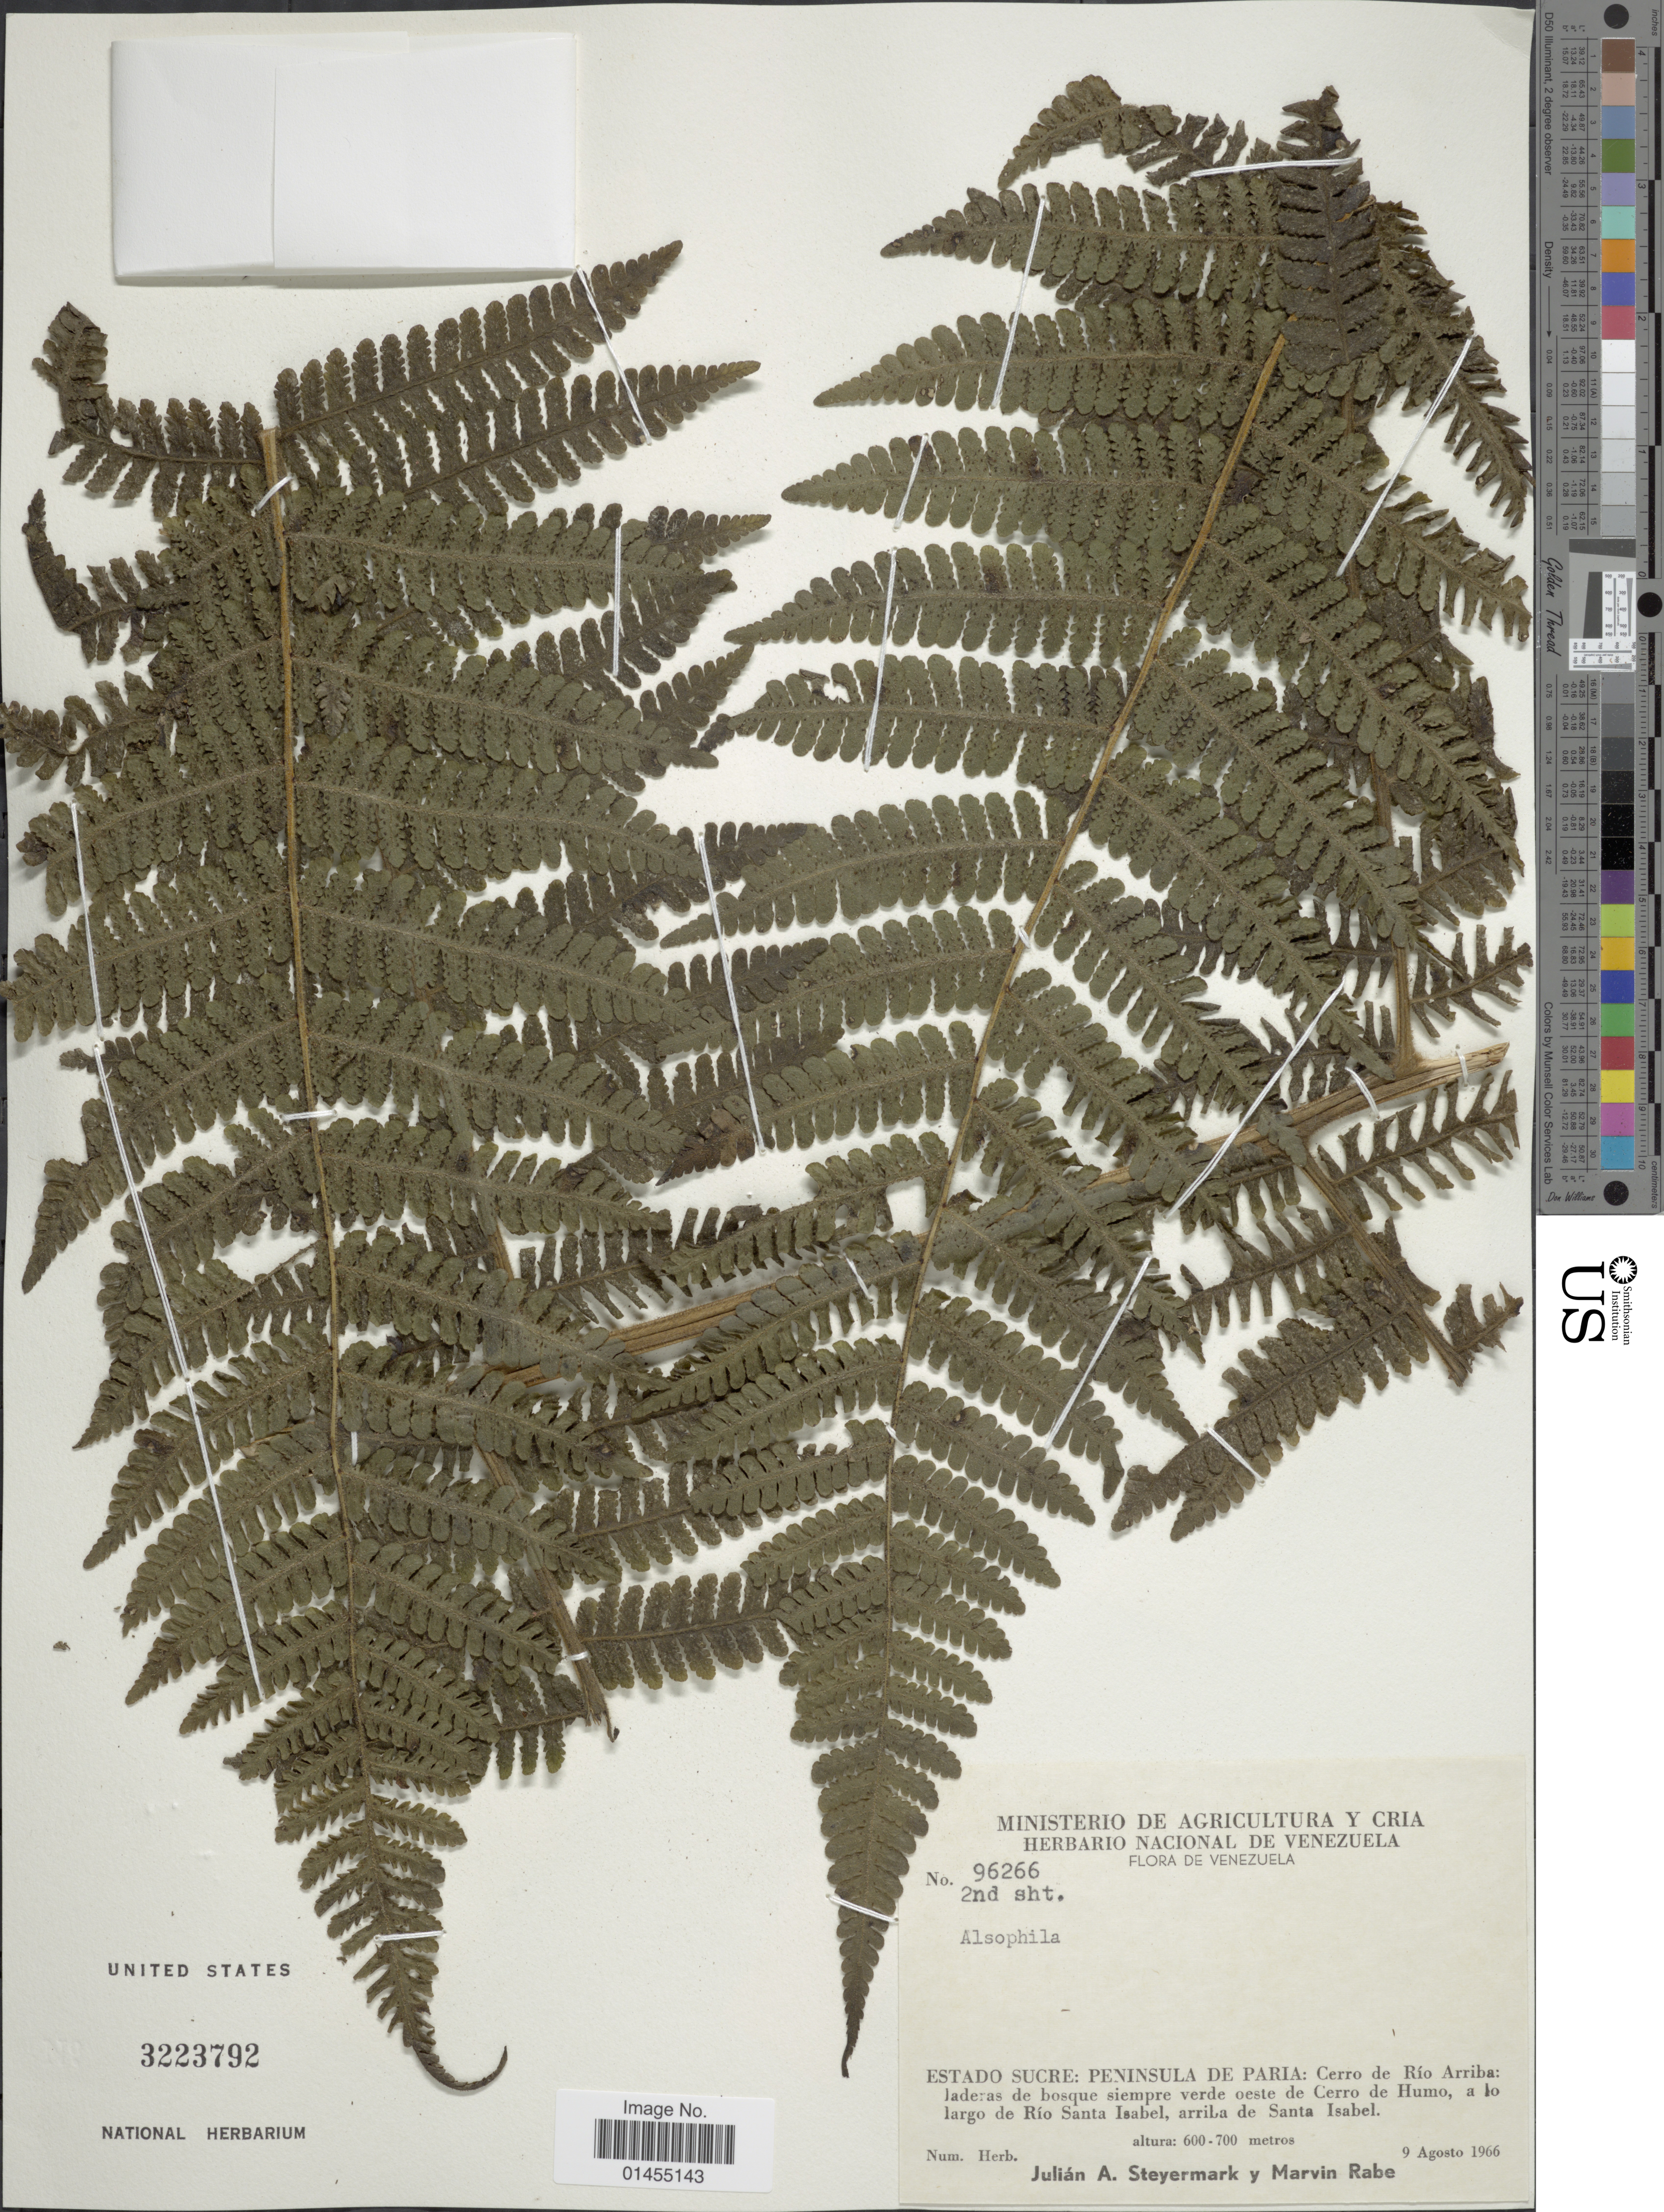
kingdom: Plantae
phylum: Tracheophyta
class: Polypodiopsida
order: Cyatheales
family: Cyatheaceae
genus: Alsophila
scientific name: Alsophila sp.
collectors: J. Steyermark & M. Rabe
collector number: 96266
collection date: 1966-08-09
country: Venezuela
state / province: Sucre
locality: Flora de Venezuela, estado Sucre Peninsula de Paria; Cerro de Rio Arriba; Jaderas de bosque siempre verde oeste de Cerro de Humo, a lo largo de Rio Santa Isabel, aribba de Santa Isabel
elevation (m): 600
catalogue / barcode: US 3223792